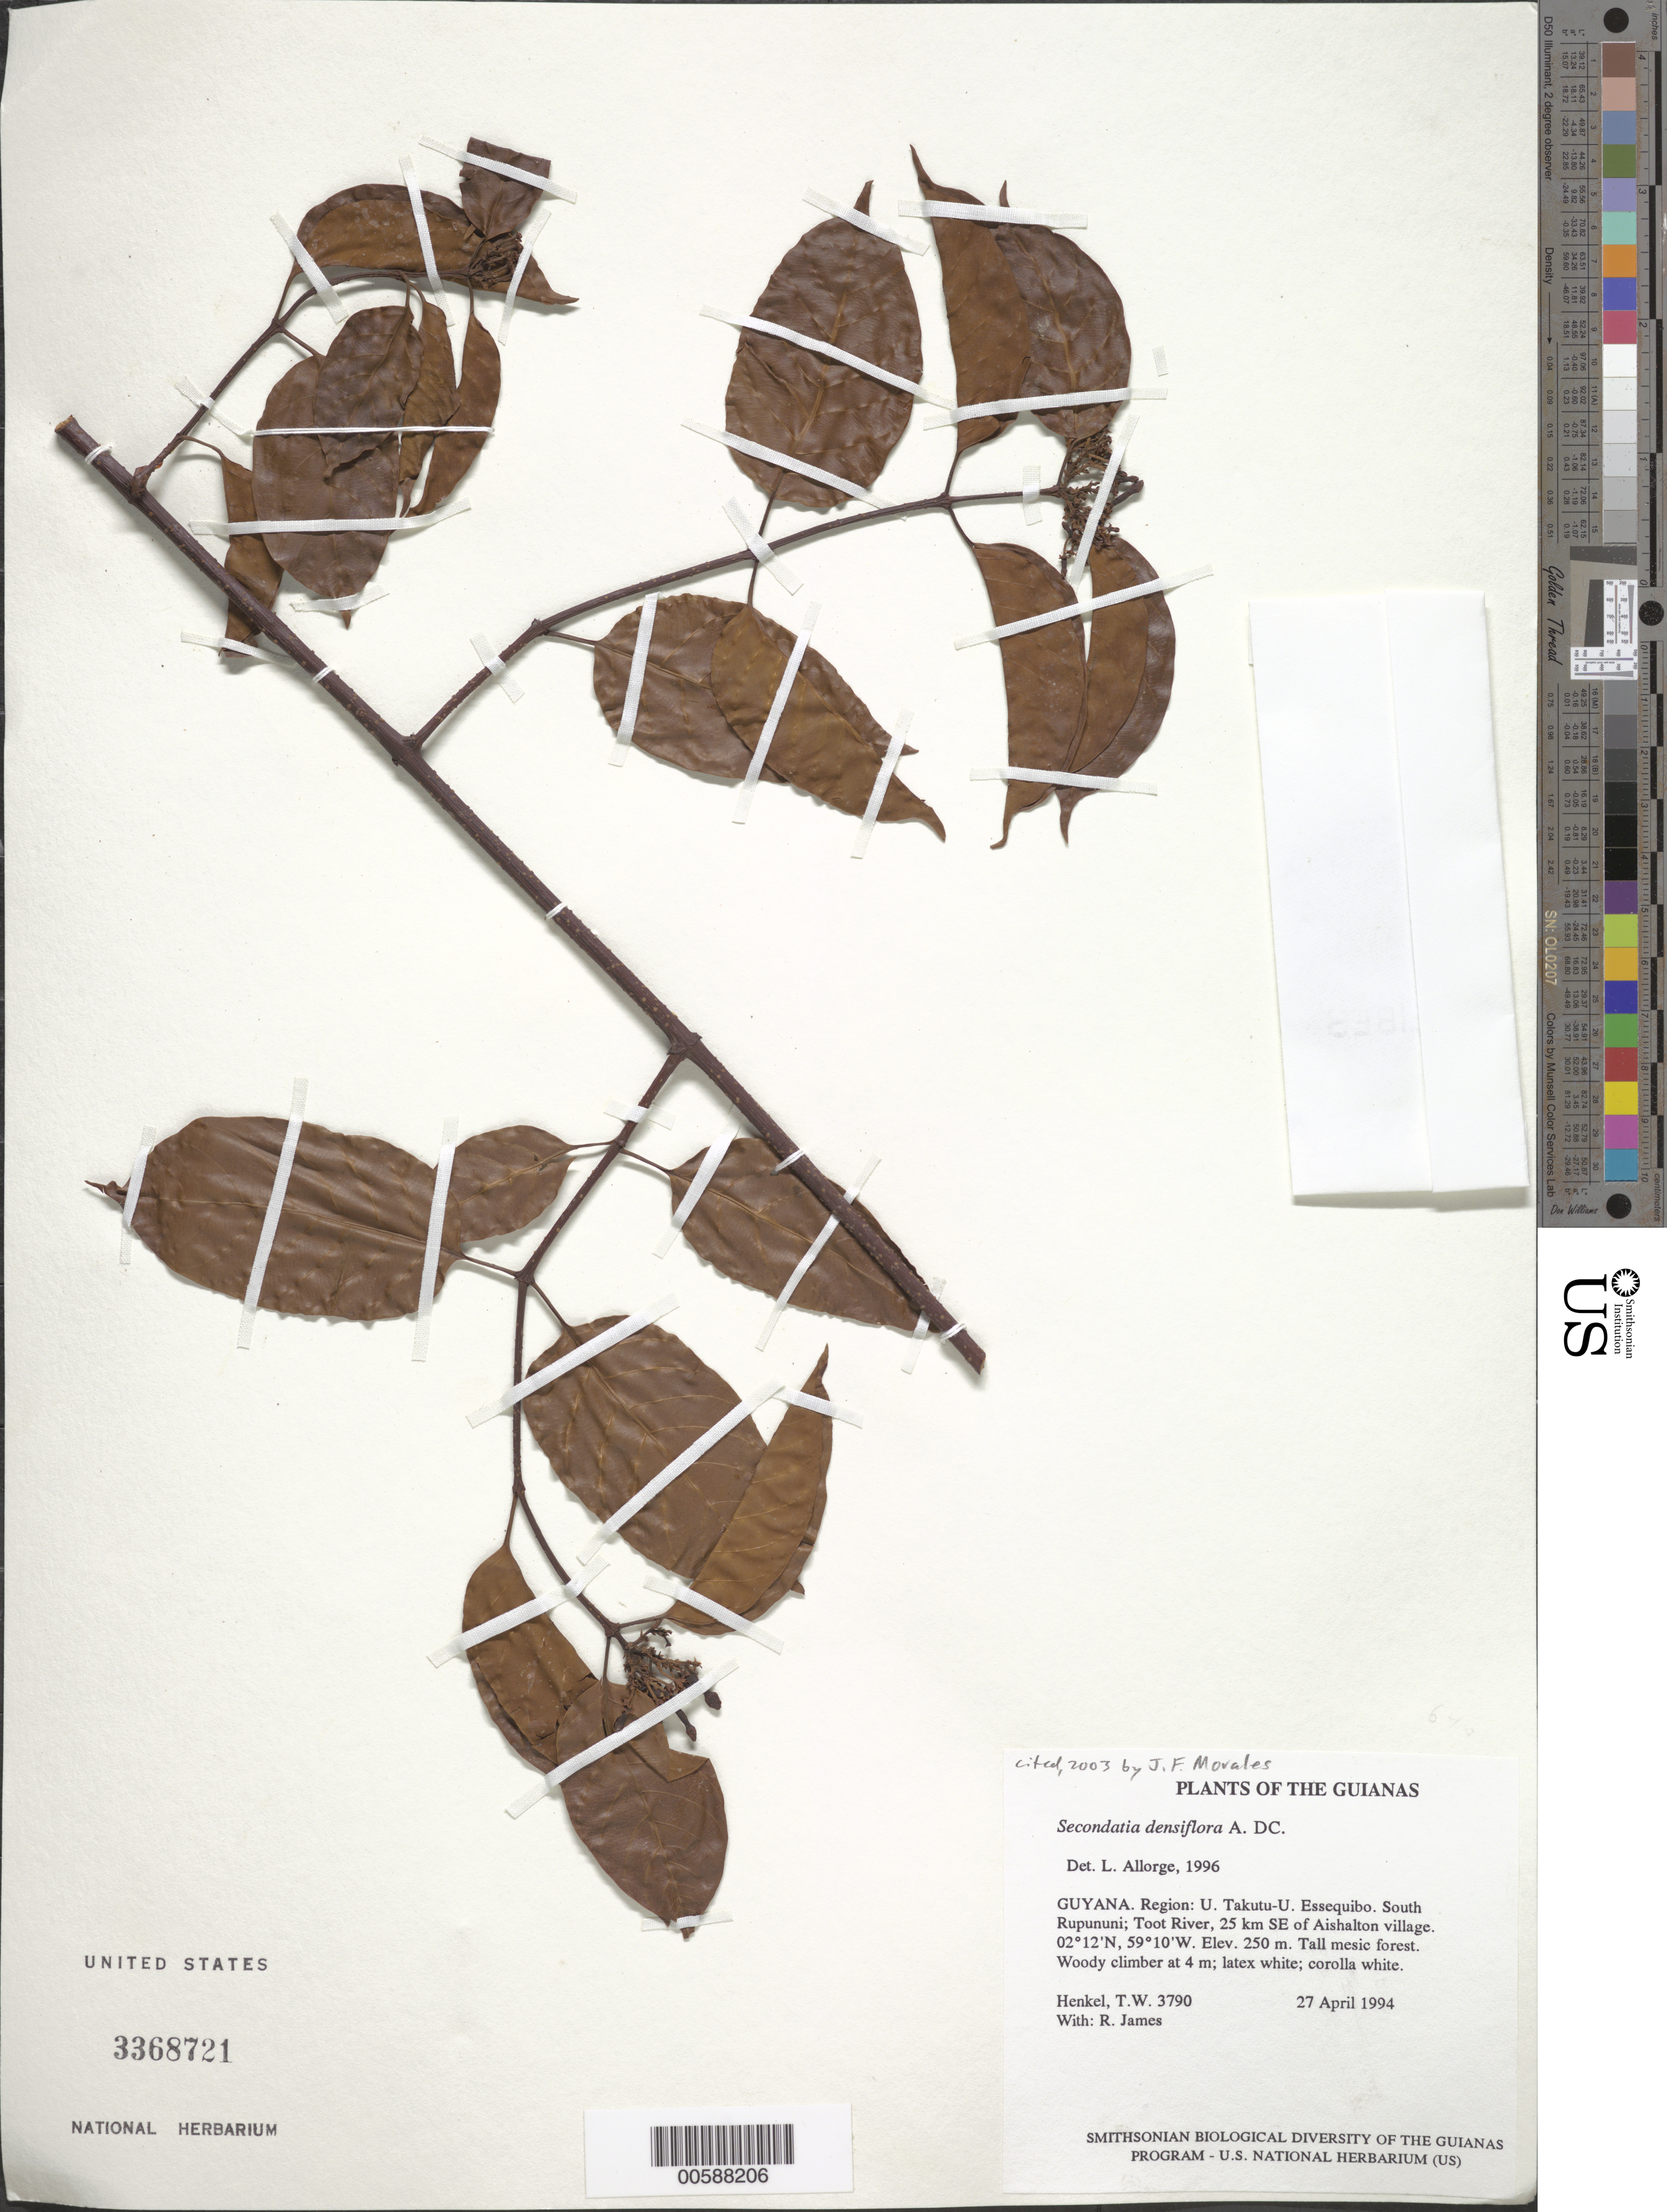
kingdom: Plantae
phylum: Tracheophyta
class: Magnoliopsida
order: Gentianales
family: Apocynaceae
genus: Secondatia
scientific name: Secondatia densiflora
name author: A. DC.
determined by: Allorge, L.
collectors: T. Henkel & R. James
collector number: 3790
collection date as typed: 27 April 1994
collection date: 1994-04-27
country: Guyana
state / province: U. Takutu-U. Essequibo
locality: South Rupununi; Toot River, 25 km SE of Aishalton village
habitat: Tall mesic forest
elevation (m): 250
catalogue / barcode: US 3368721